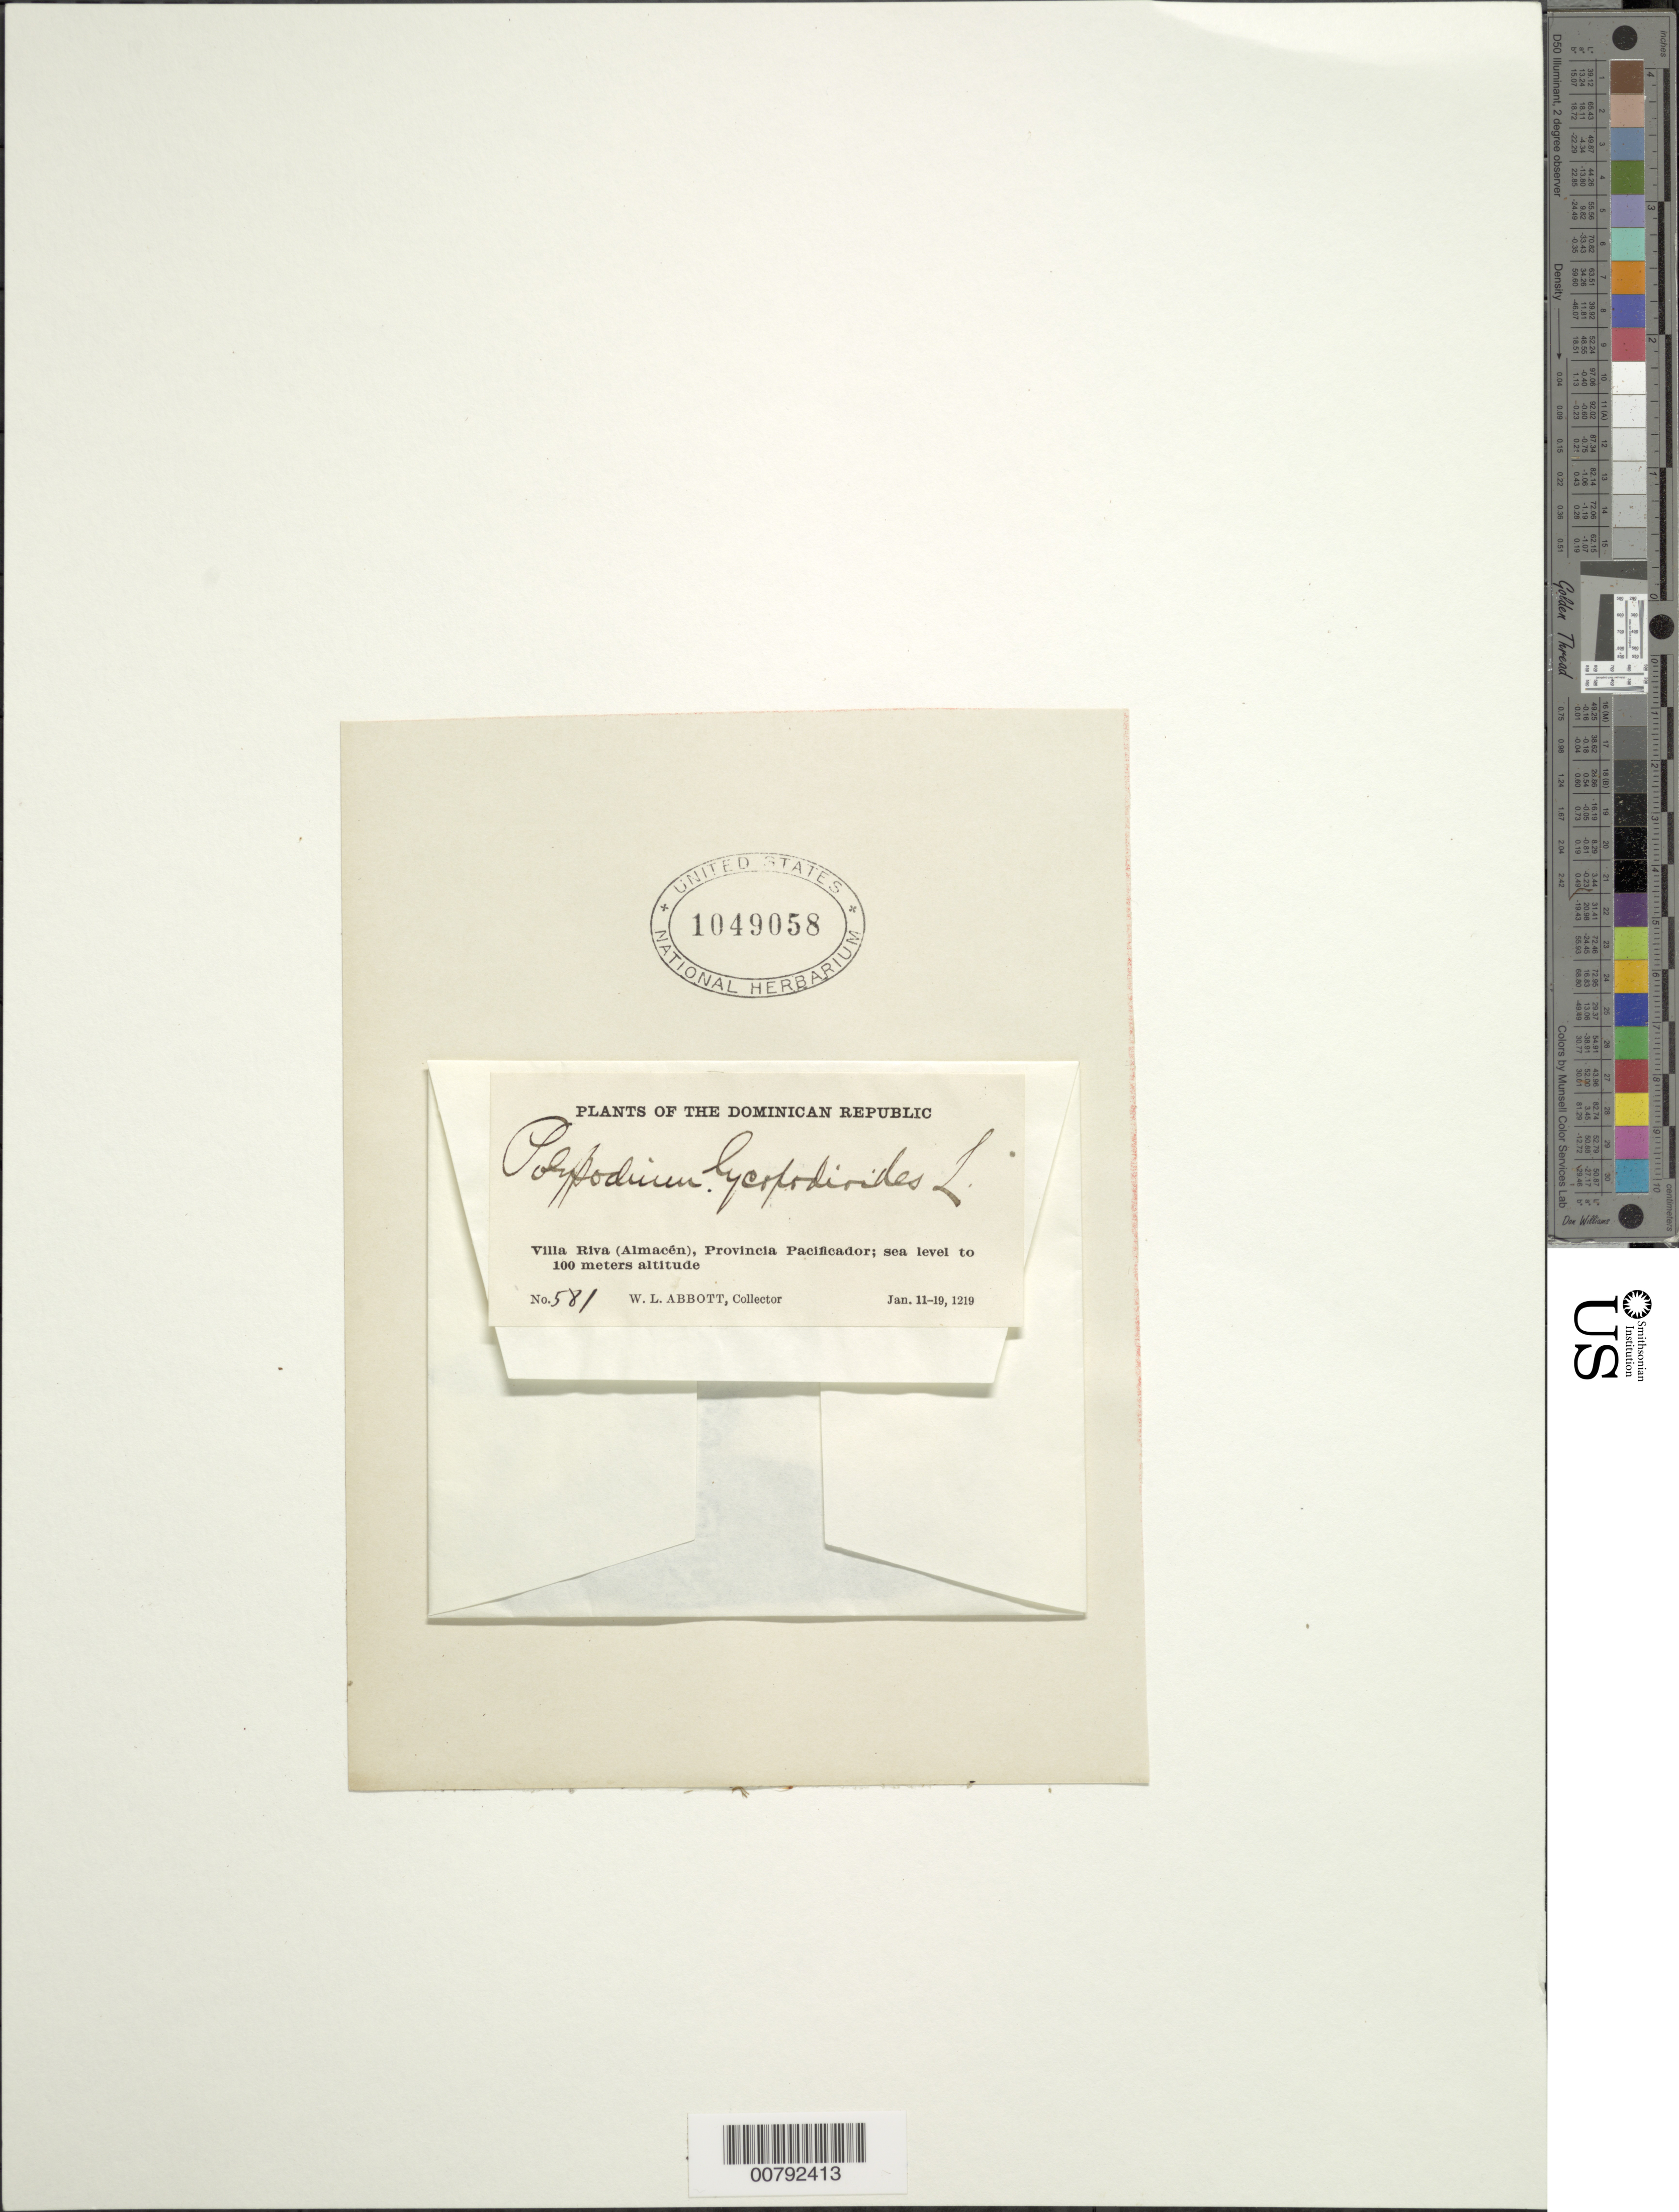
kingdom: Plantae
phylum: Tracheophyta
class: Polypodiopsida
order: Polypodiales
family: Polypodiaceae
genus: Microgramma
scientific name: Microgramma lycopodioides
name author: (L.) Copel.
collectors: W. L. Abbott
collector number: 581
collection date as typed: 11 Jan 1919 to 19 Jan 1919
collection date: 1919-01-11/1919-01-19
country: Dominican Republic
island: Hispaniola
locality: Prov. Pacificador, Villa Riva (Almacén)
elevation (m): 0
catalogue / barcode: US 1049058